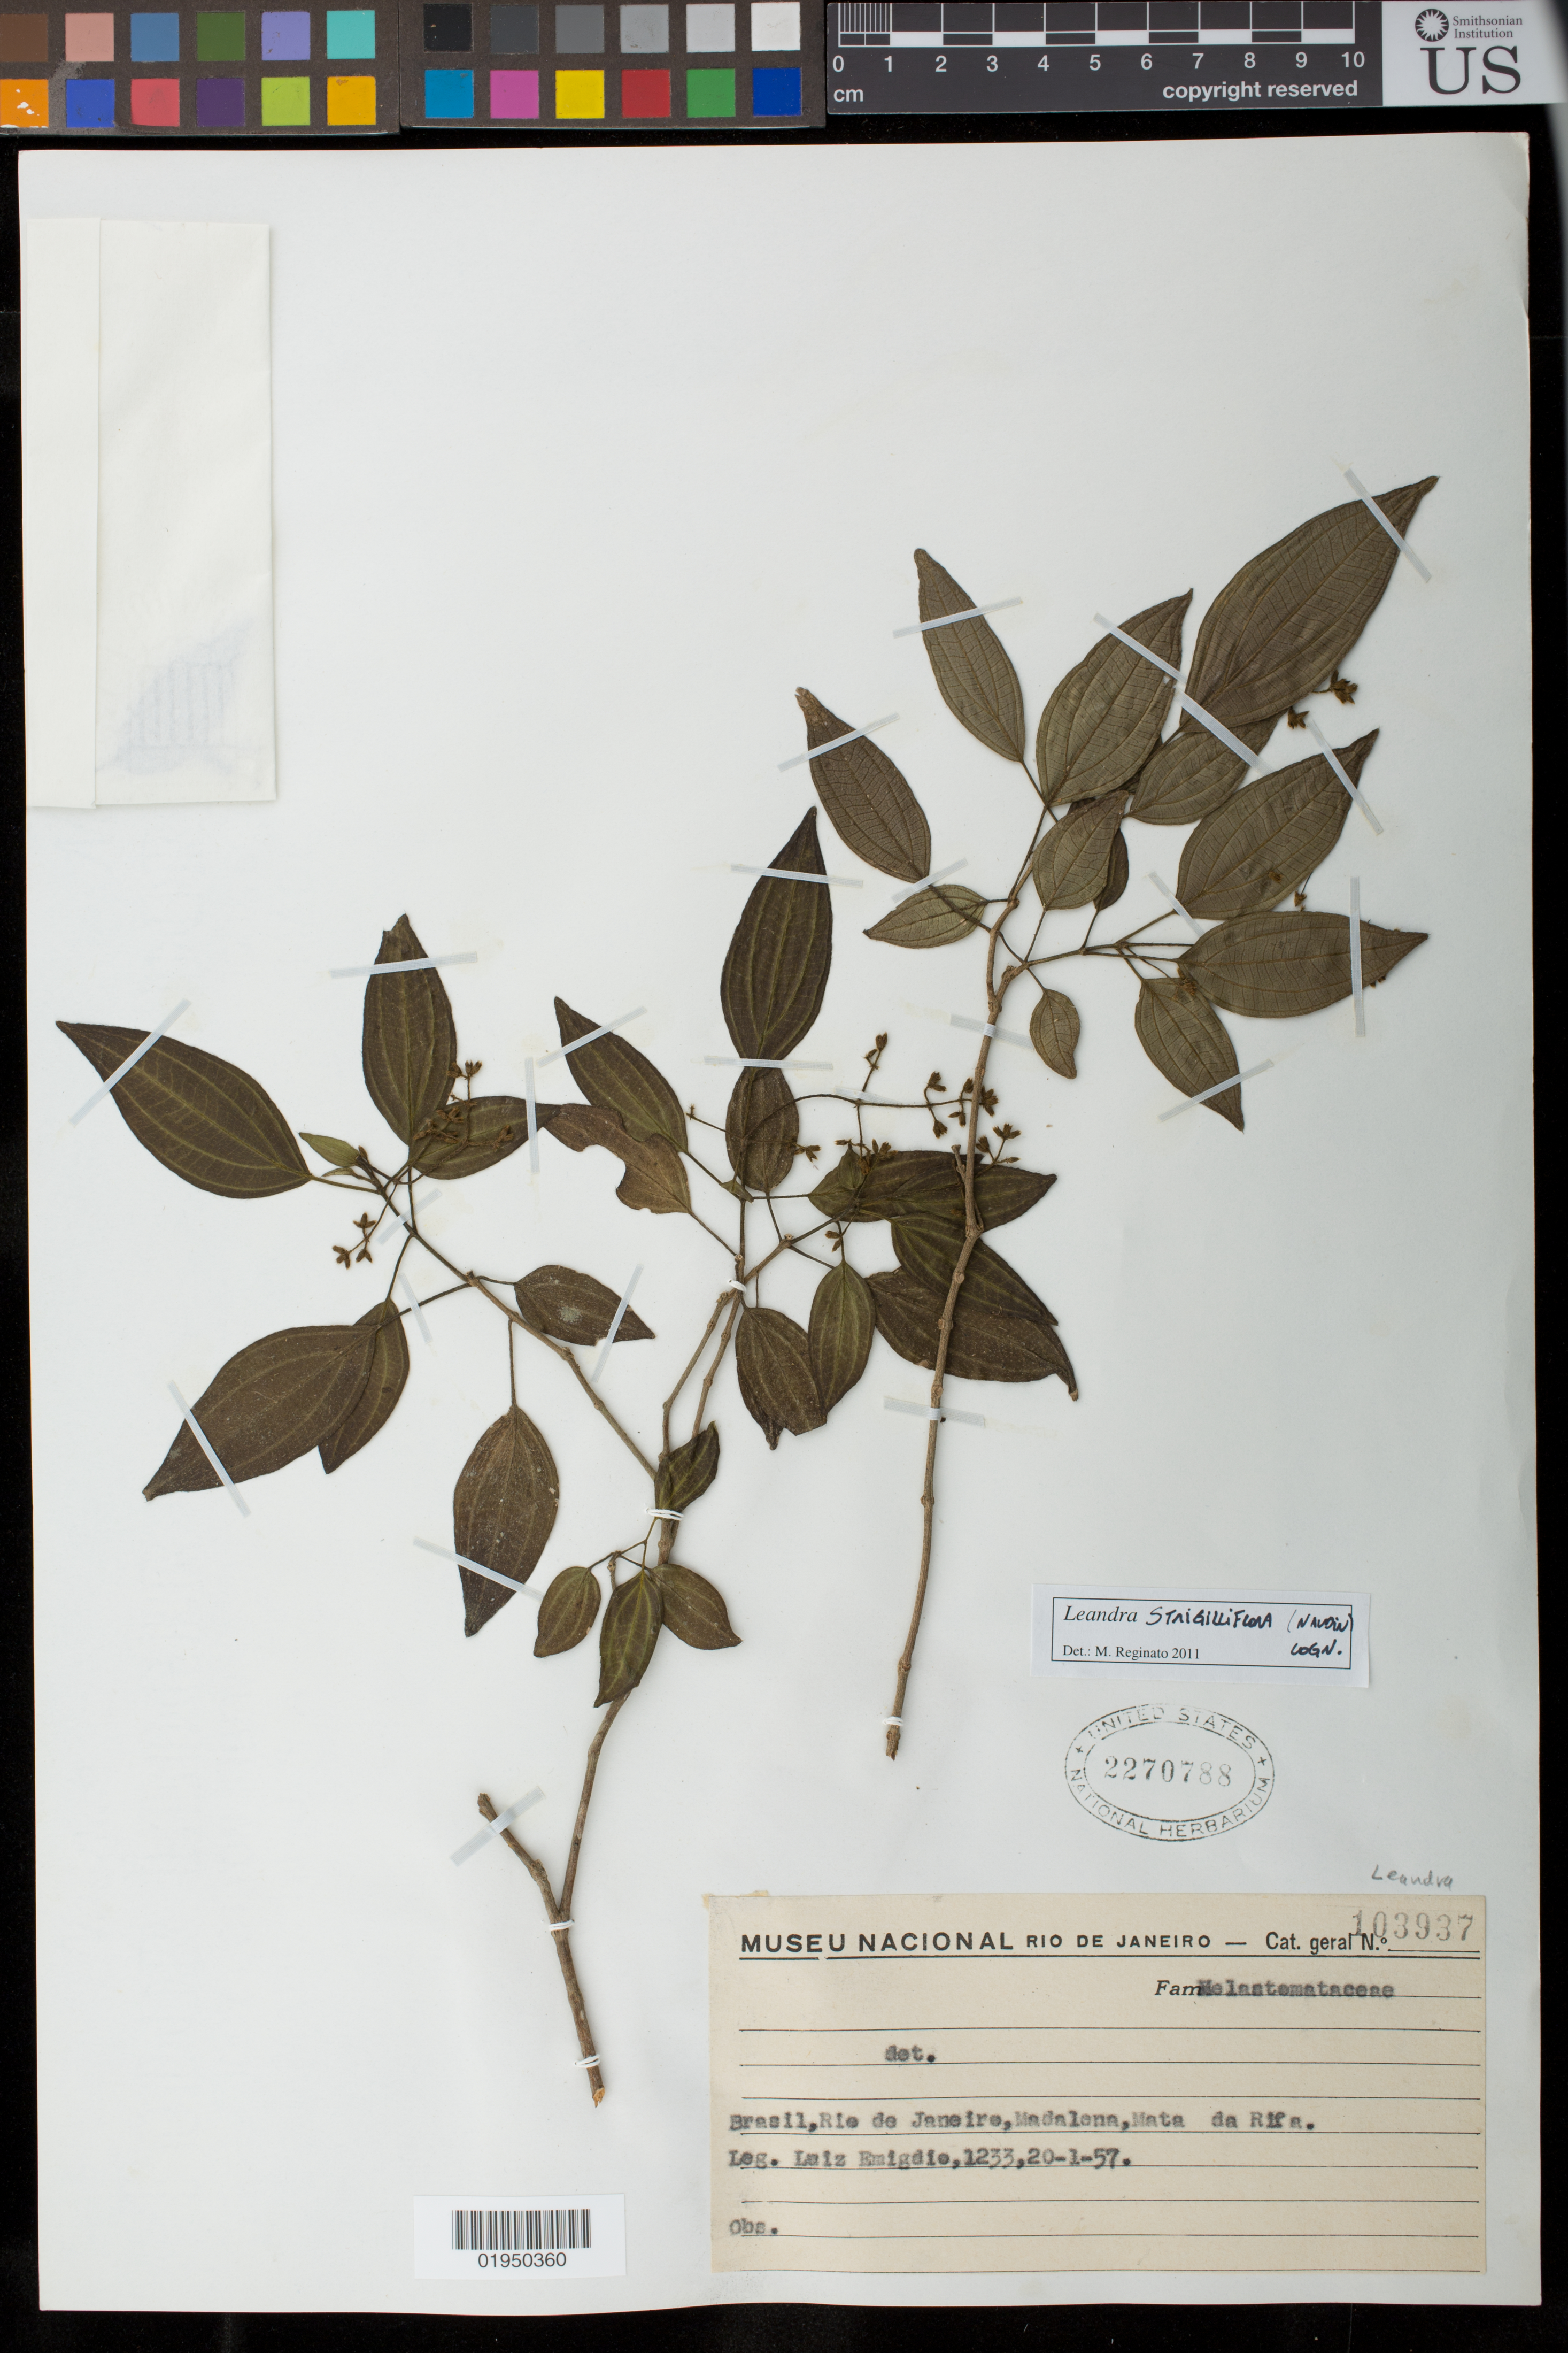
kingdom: Plantae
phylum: Tracheophyta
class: Magnoliopsida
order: Myrtales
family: Melastomataceae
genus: Leandra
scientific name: Leandra strigilliflora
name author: Cogn.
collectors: L. Emigdio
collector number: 1233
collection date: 1957-01-20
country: Brazil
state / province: Rio de Janeiro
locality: Madalena, Mata da Rifa. Leg.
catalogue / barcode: US 2270788